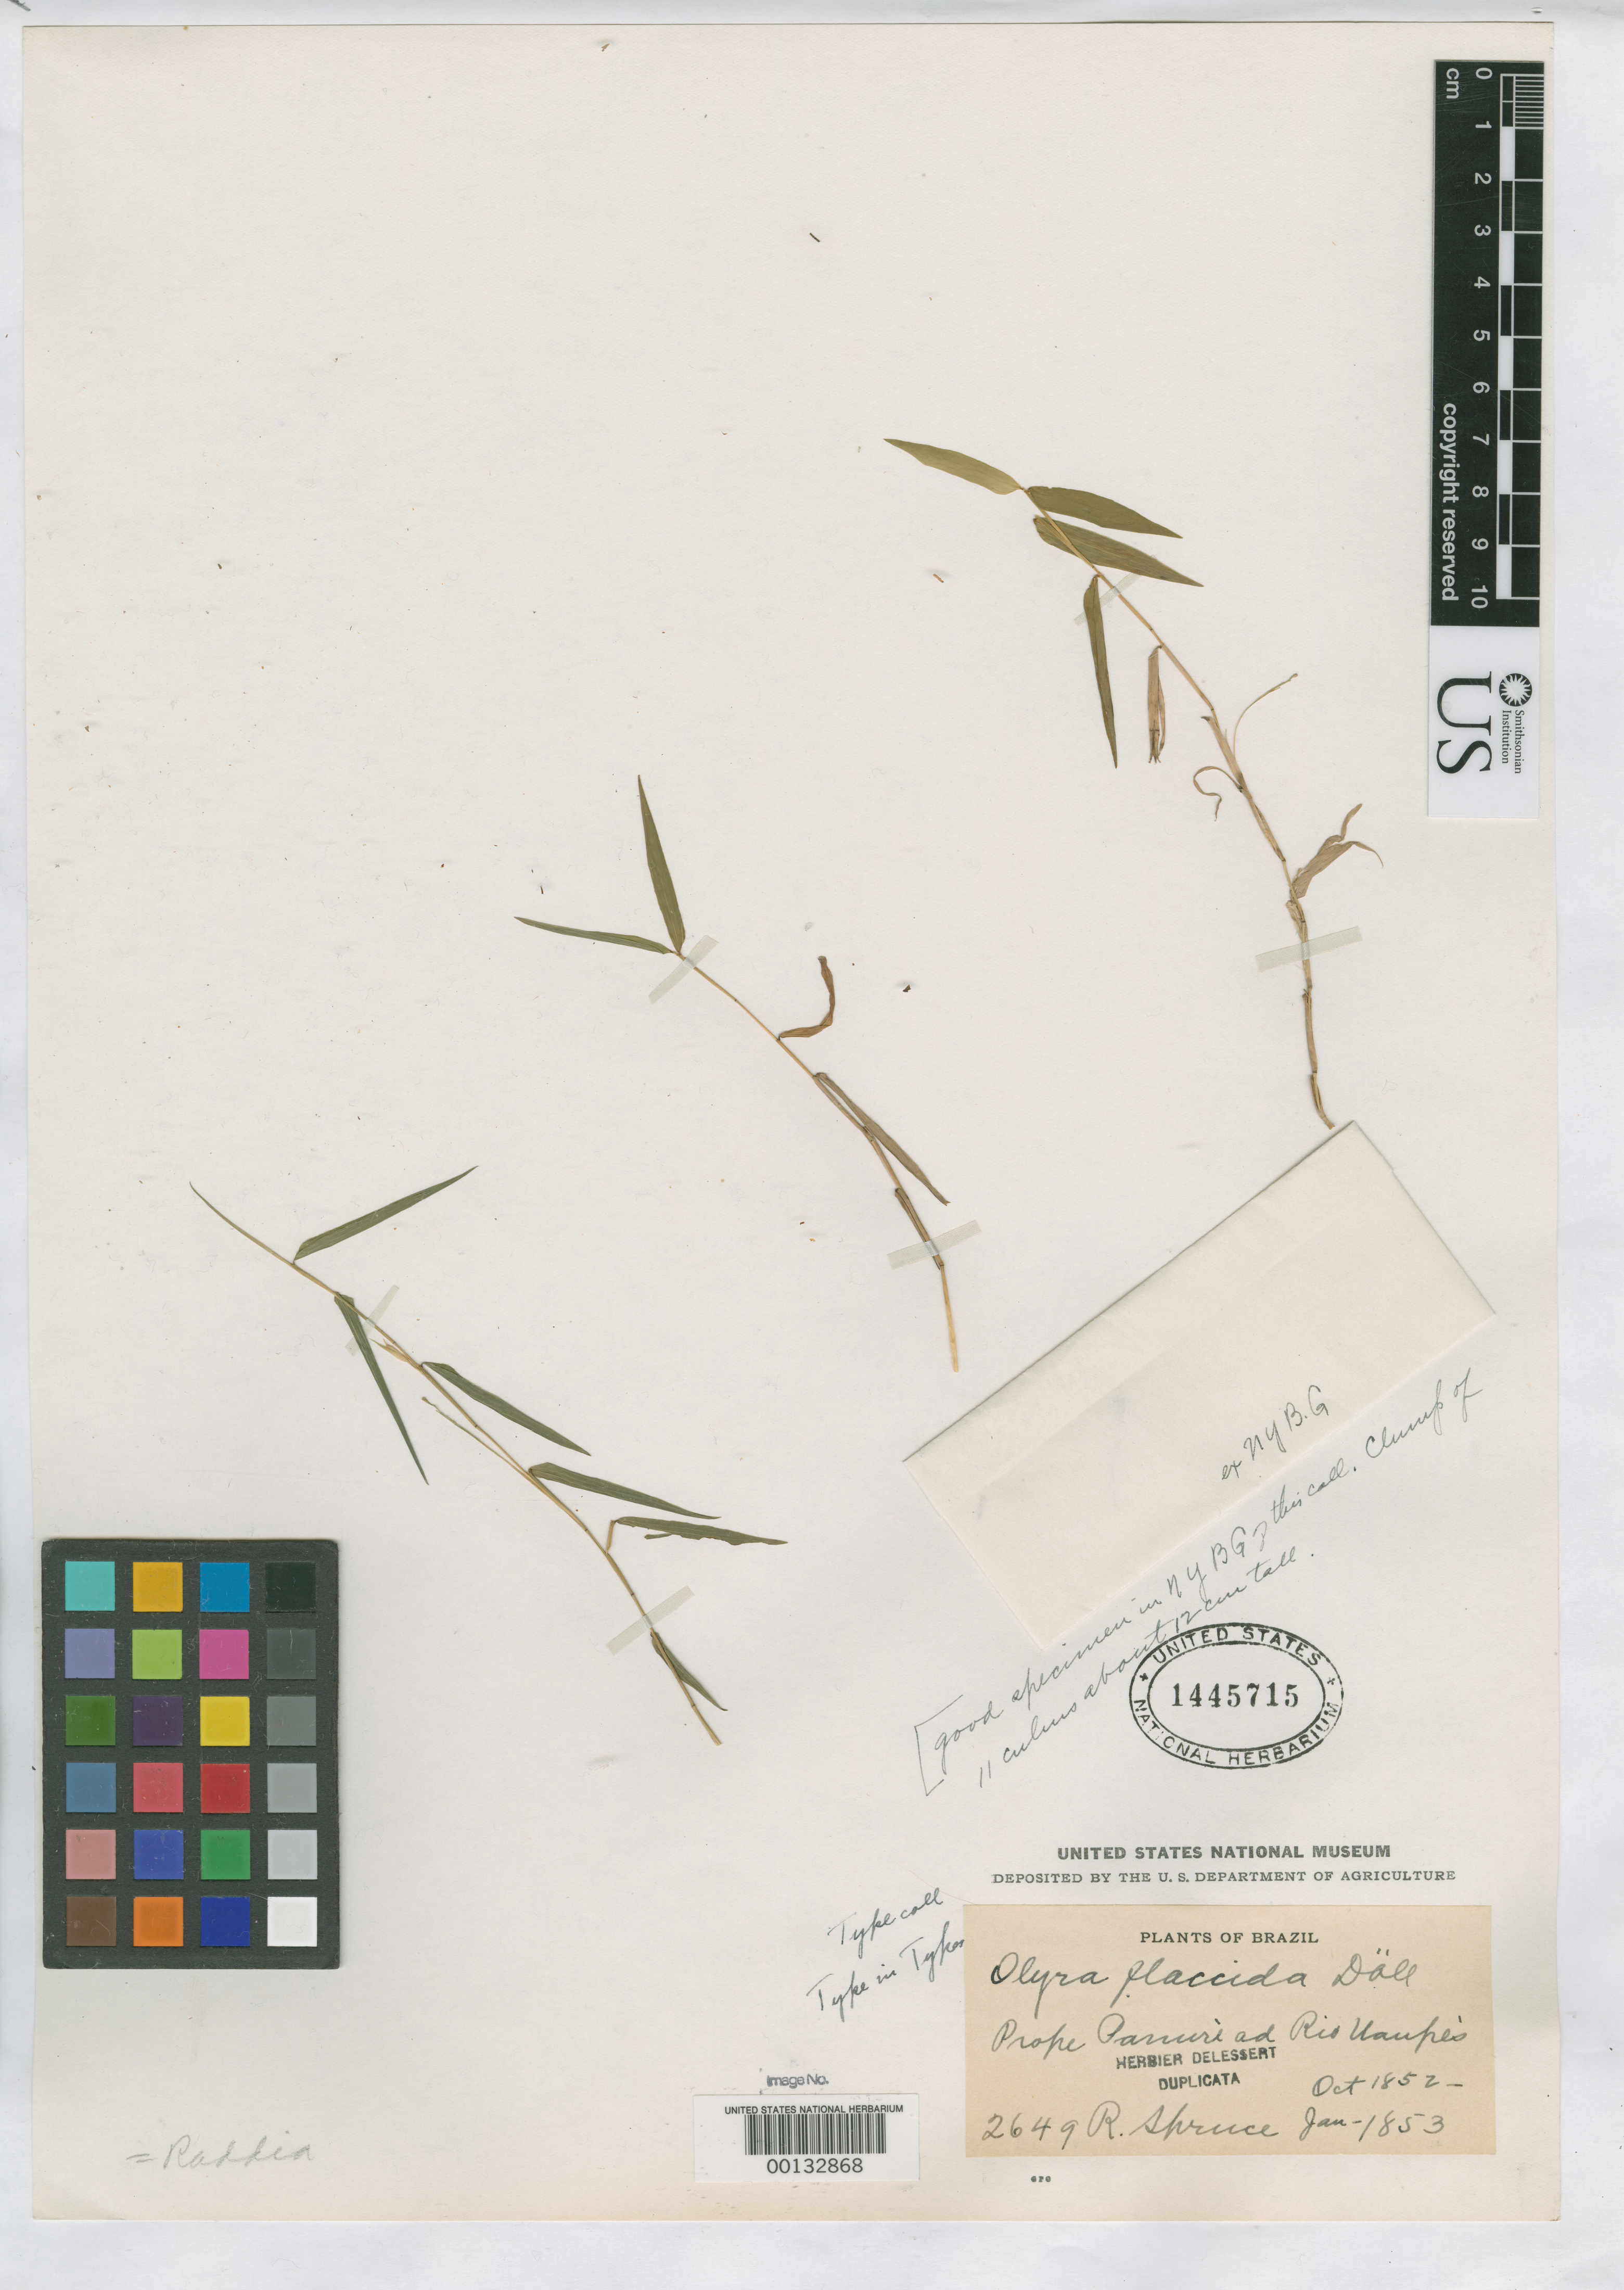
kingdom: Plantae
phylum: Tracheophyta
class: Liliopsida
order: Poales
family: Poaceae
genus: Olyra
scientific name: Olyra flaccida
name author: Döll in Mart.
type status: Type Fragment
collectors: R. Spruce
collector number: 2649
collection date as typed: Oct 1852 to -- Jan 1853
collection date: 1852-10/1853-01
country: Brazil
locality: Prope Panure ad Rio Vaupes.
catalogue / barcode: US 1445715